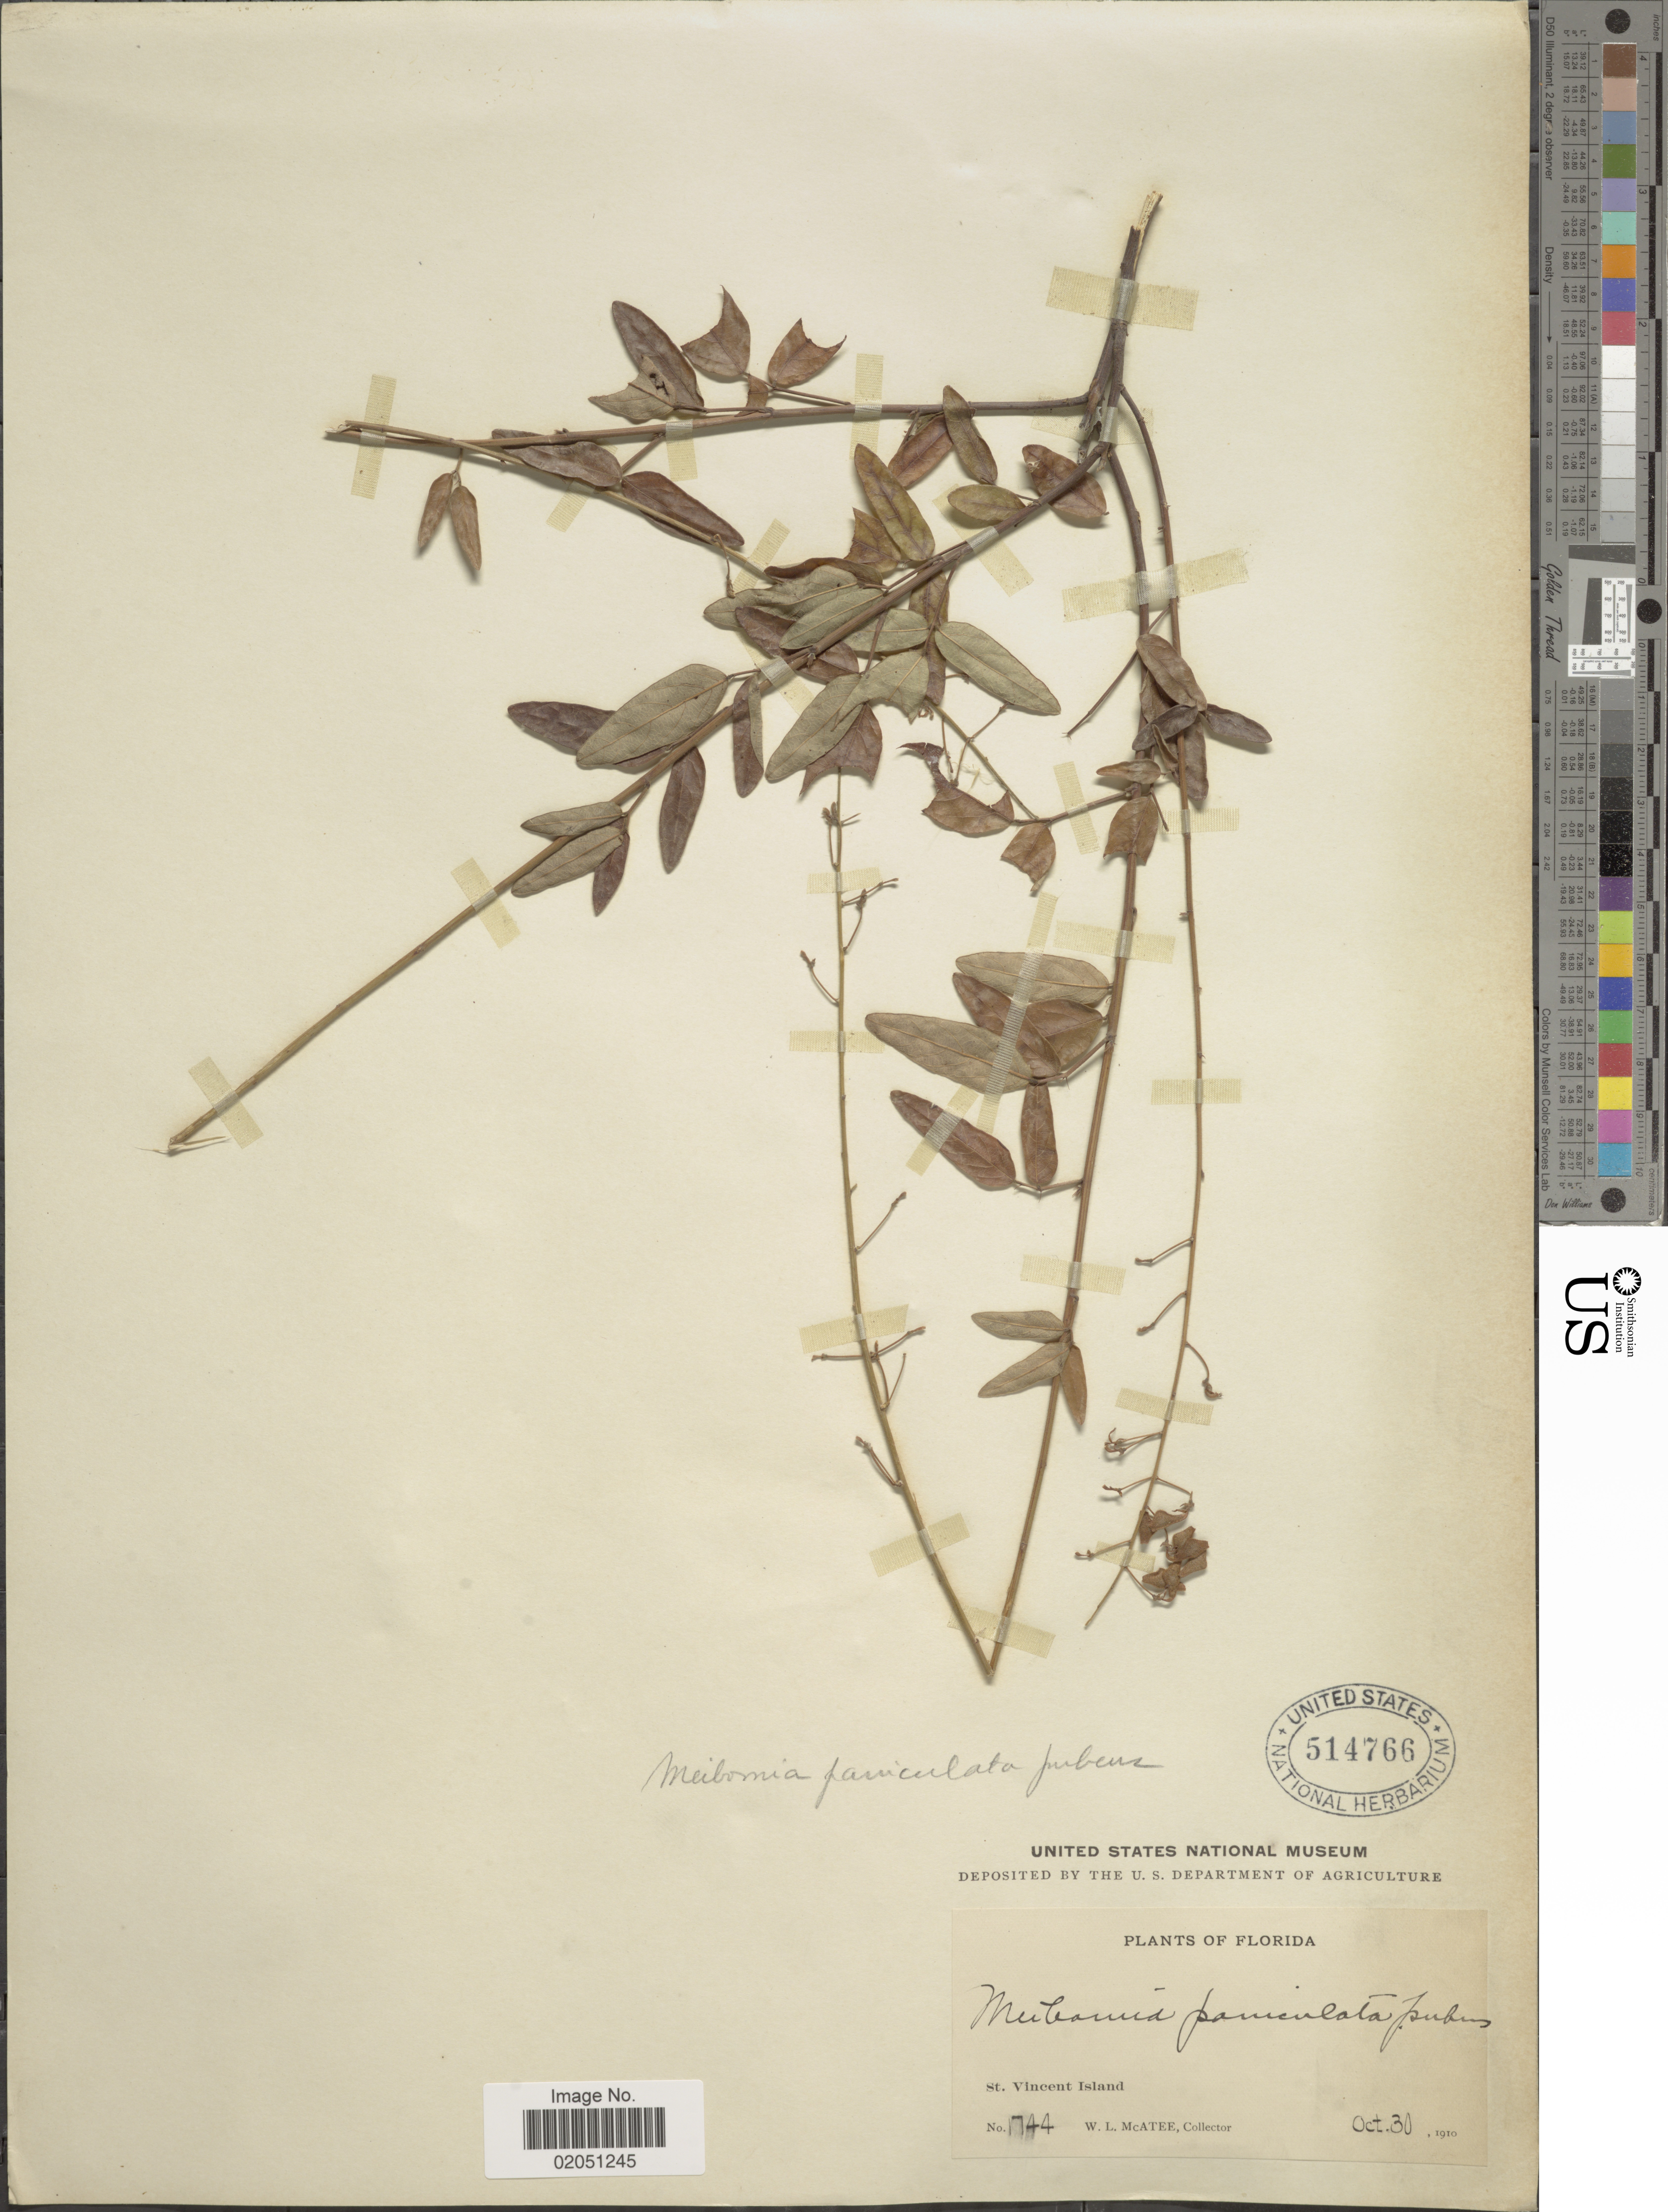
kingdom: Plantae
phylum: Tracheophyta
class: Magnoliopsida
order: Fabales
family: Fabaceae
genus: Desmodium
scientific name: Desmodium paniculatum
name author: (L.) DC.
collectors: W. McAtee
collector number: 1744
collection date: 1910-10-30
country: United States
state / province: Florida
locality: St. Vincent Island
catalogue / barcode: US 514766